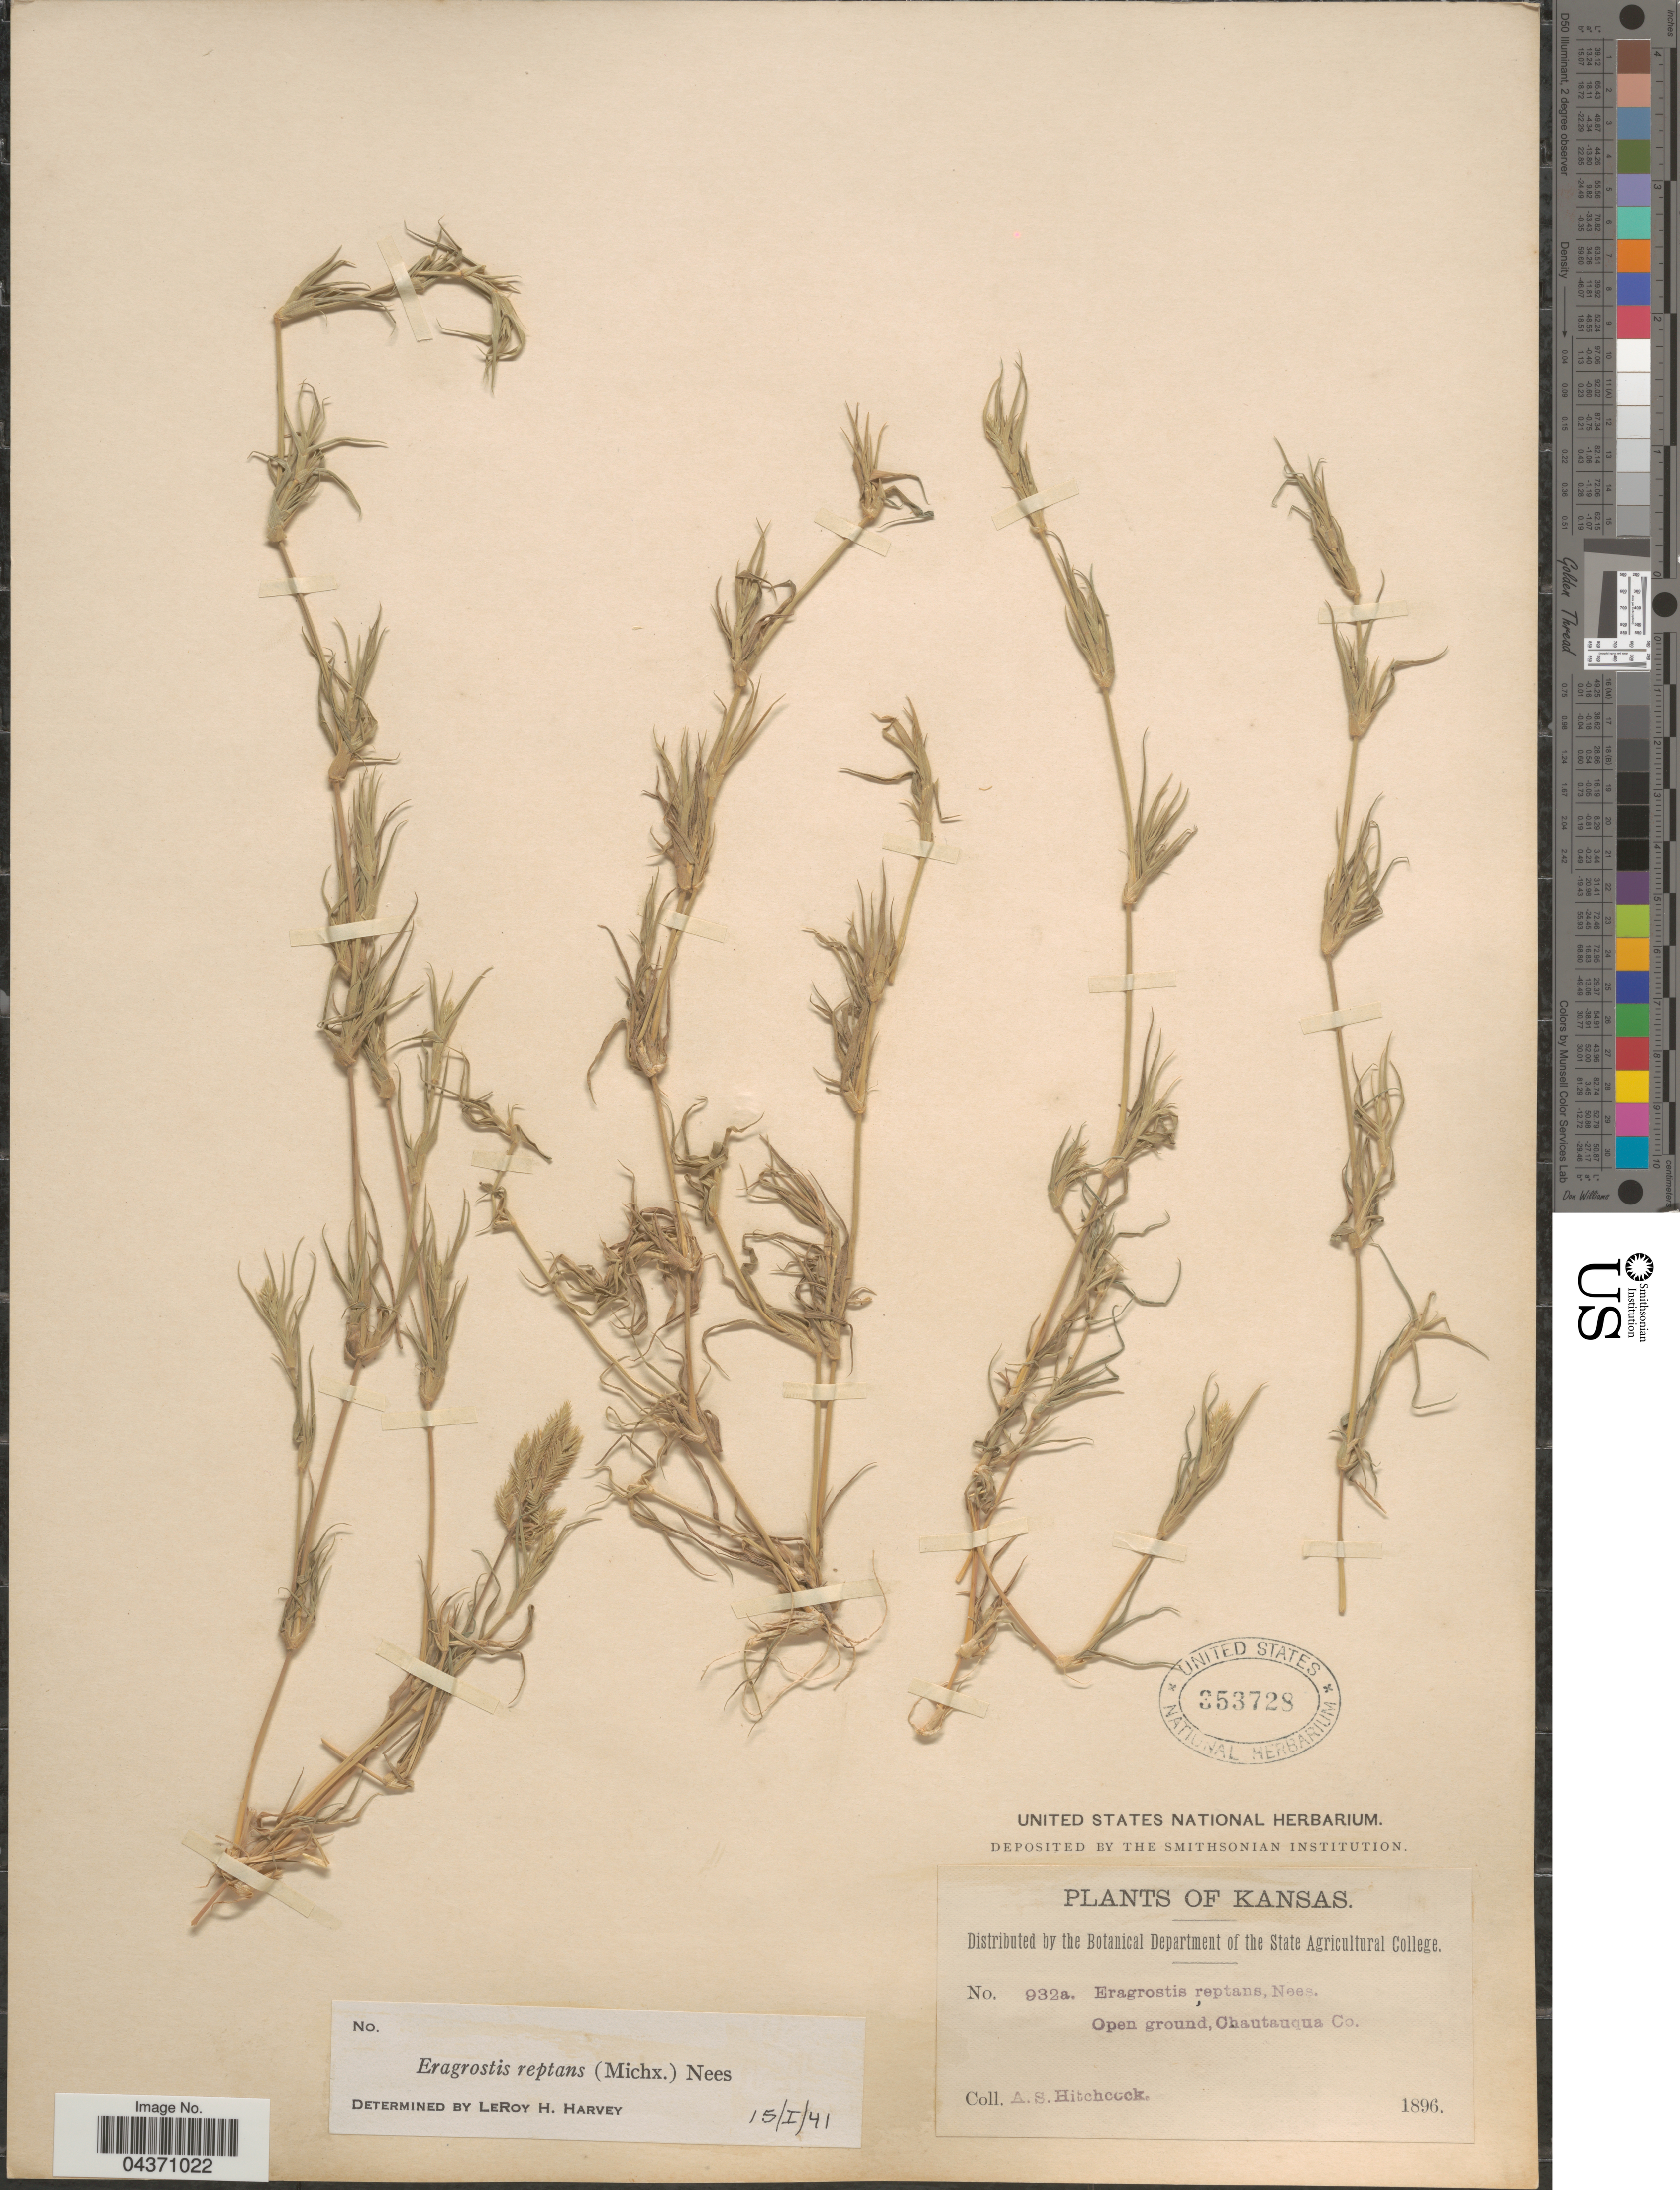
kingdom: Plantae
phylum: Tracheophyta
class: Liliopsida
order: Poales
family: Poaceae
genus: Eragrostis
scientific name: Eragrostis reptans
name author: (Michx.) Nees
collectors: A. S. Hitchcock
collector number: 932a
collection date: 1896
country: United States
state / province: Kansas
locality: Open ground, Chautauqua Co.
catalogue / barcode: US 353728